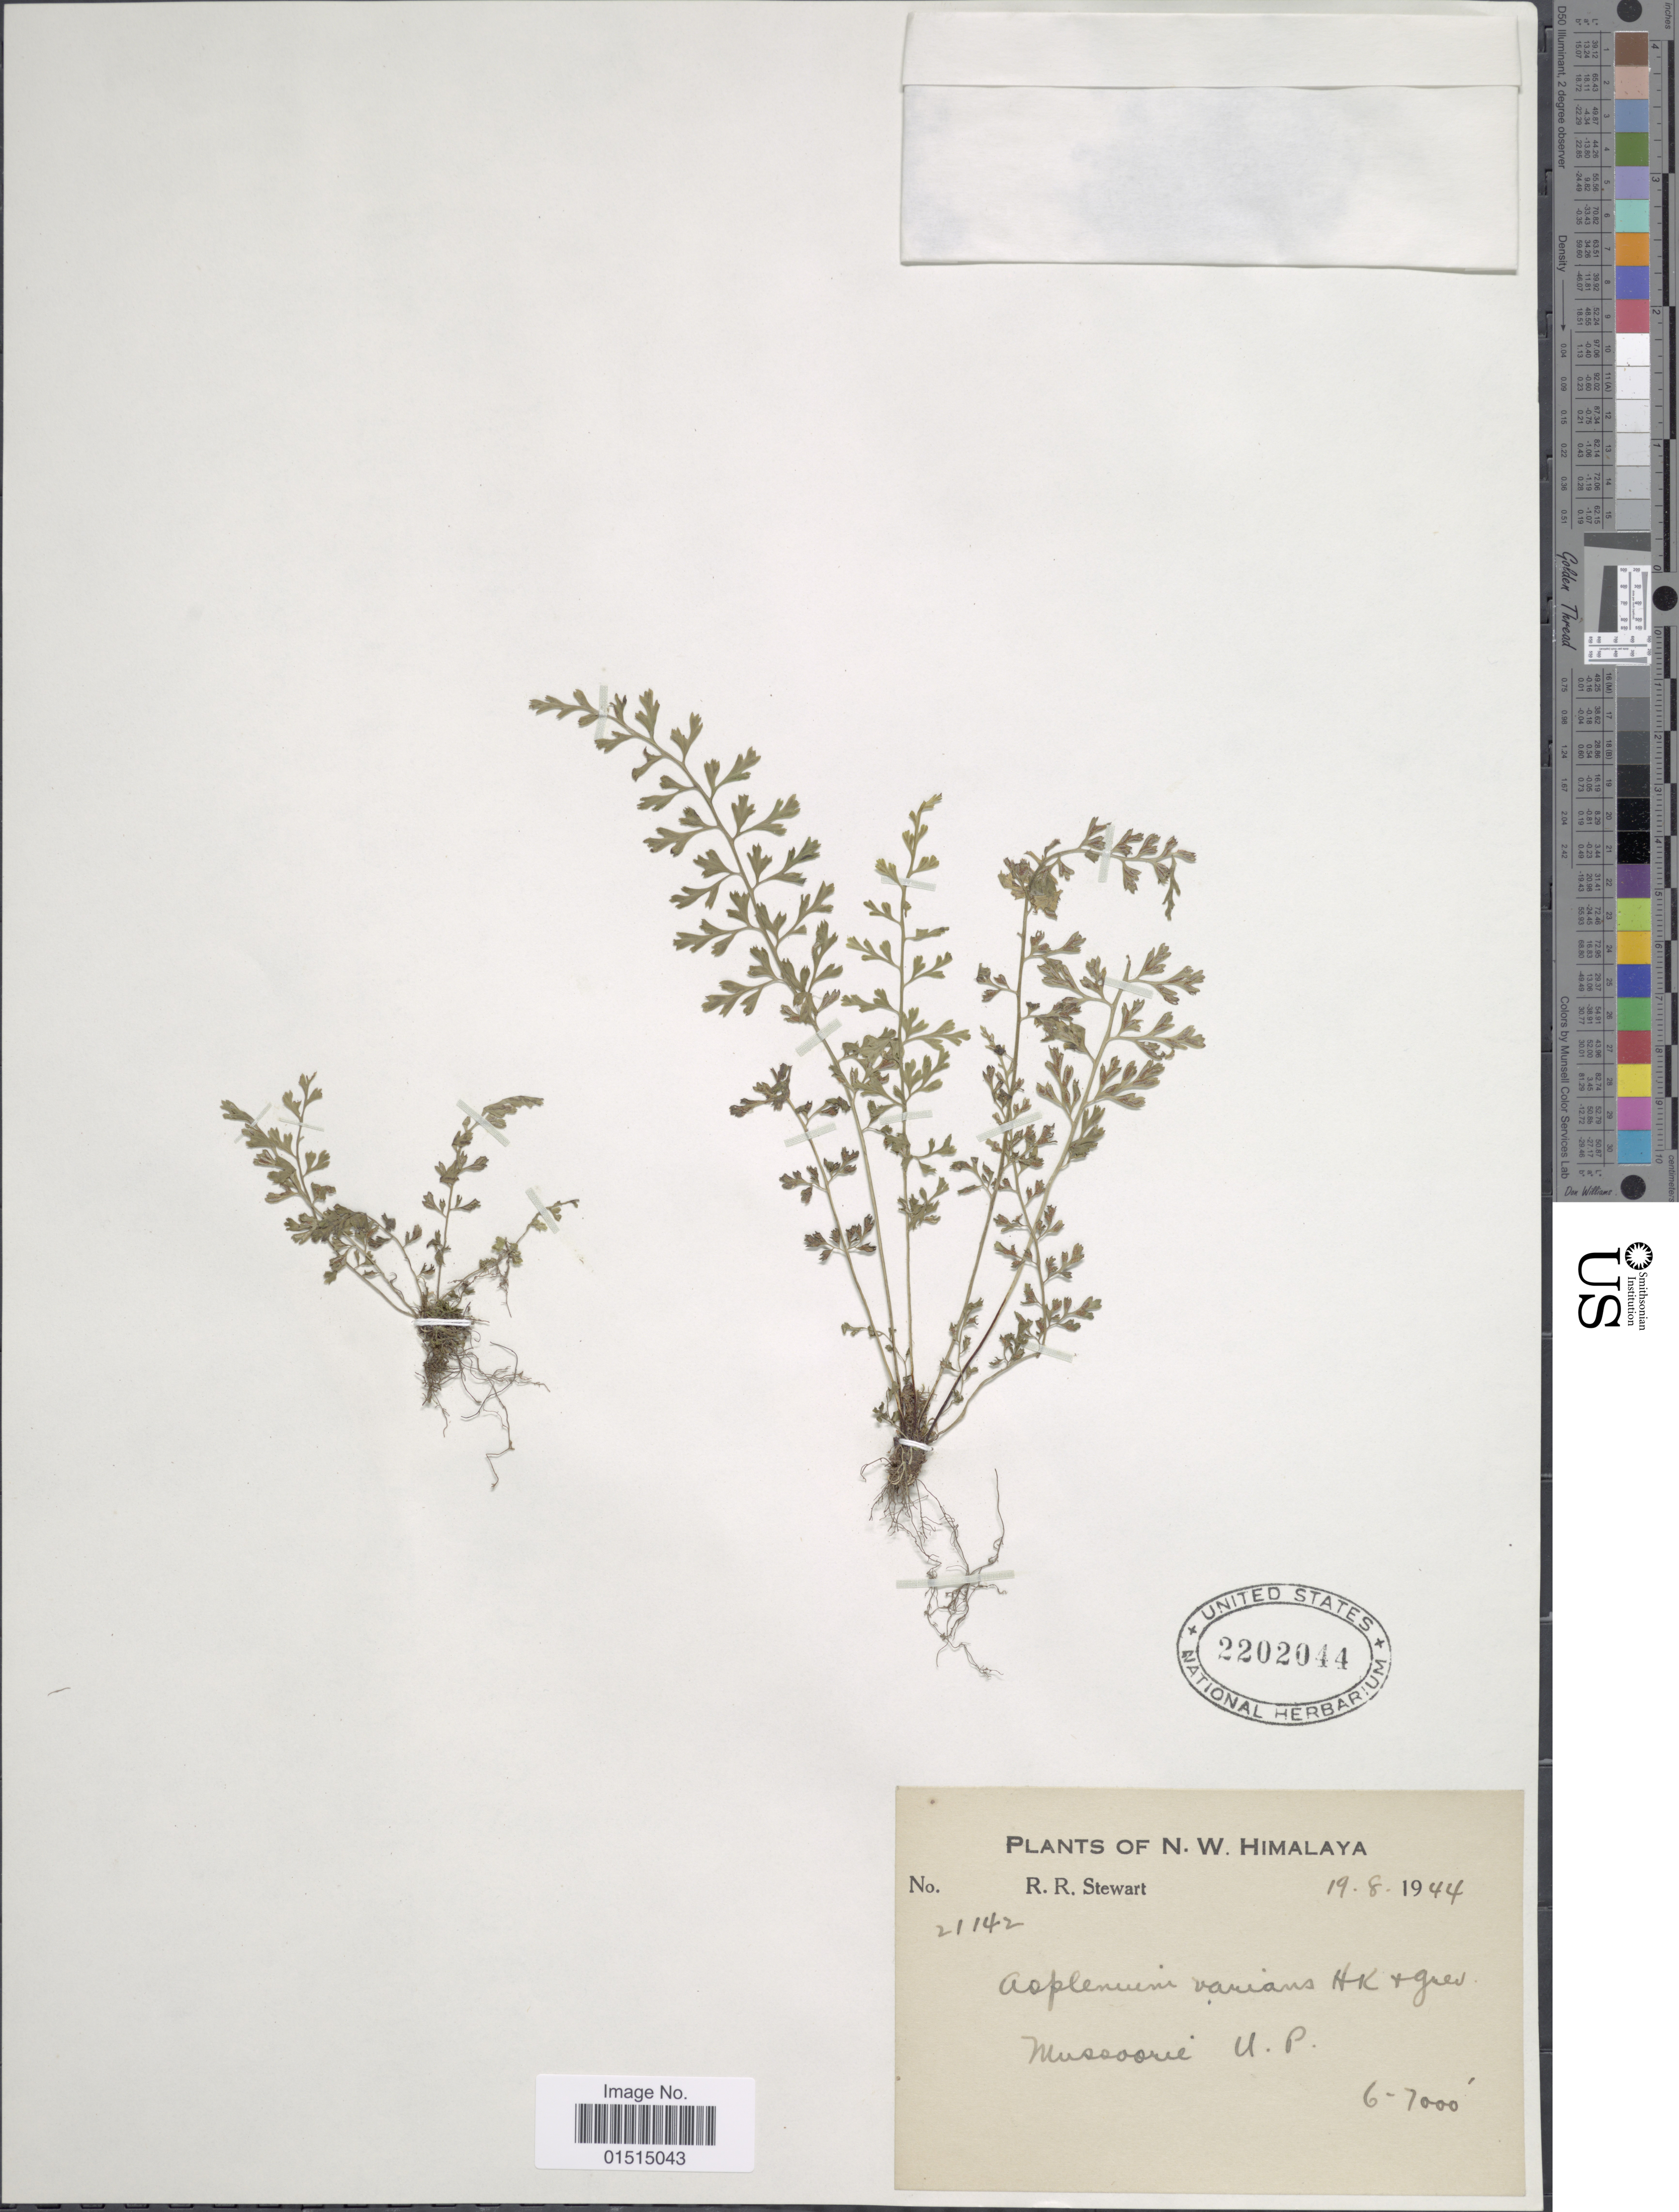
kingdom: Plantae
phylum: Tracheophyta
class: Polypodiopsida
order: Polypodiales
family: Aspleniaceae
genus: Asplenium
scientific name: Asplenium laciniatum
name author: D. Don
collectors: R. R. Stewart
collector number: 21142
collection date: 1944-08-19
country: India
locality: N.W. Himalaya, Mussoorie U.P.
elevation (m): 1829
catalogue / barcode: US 2202044